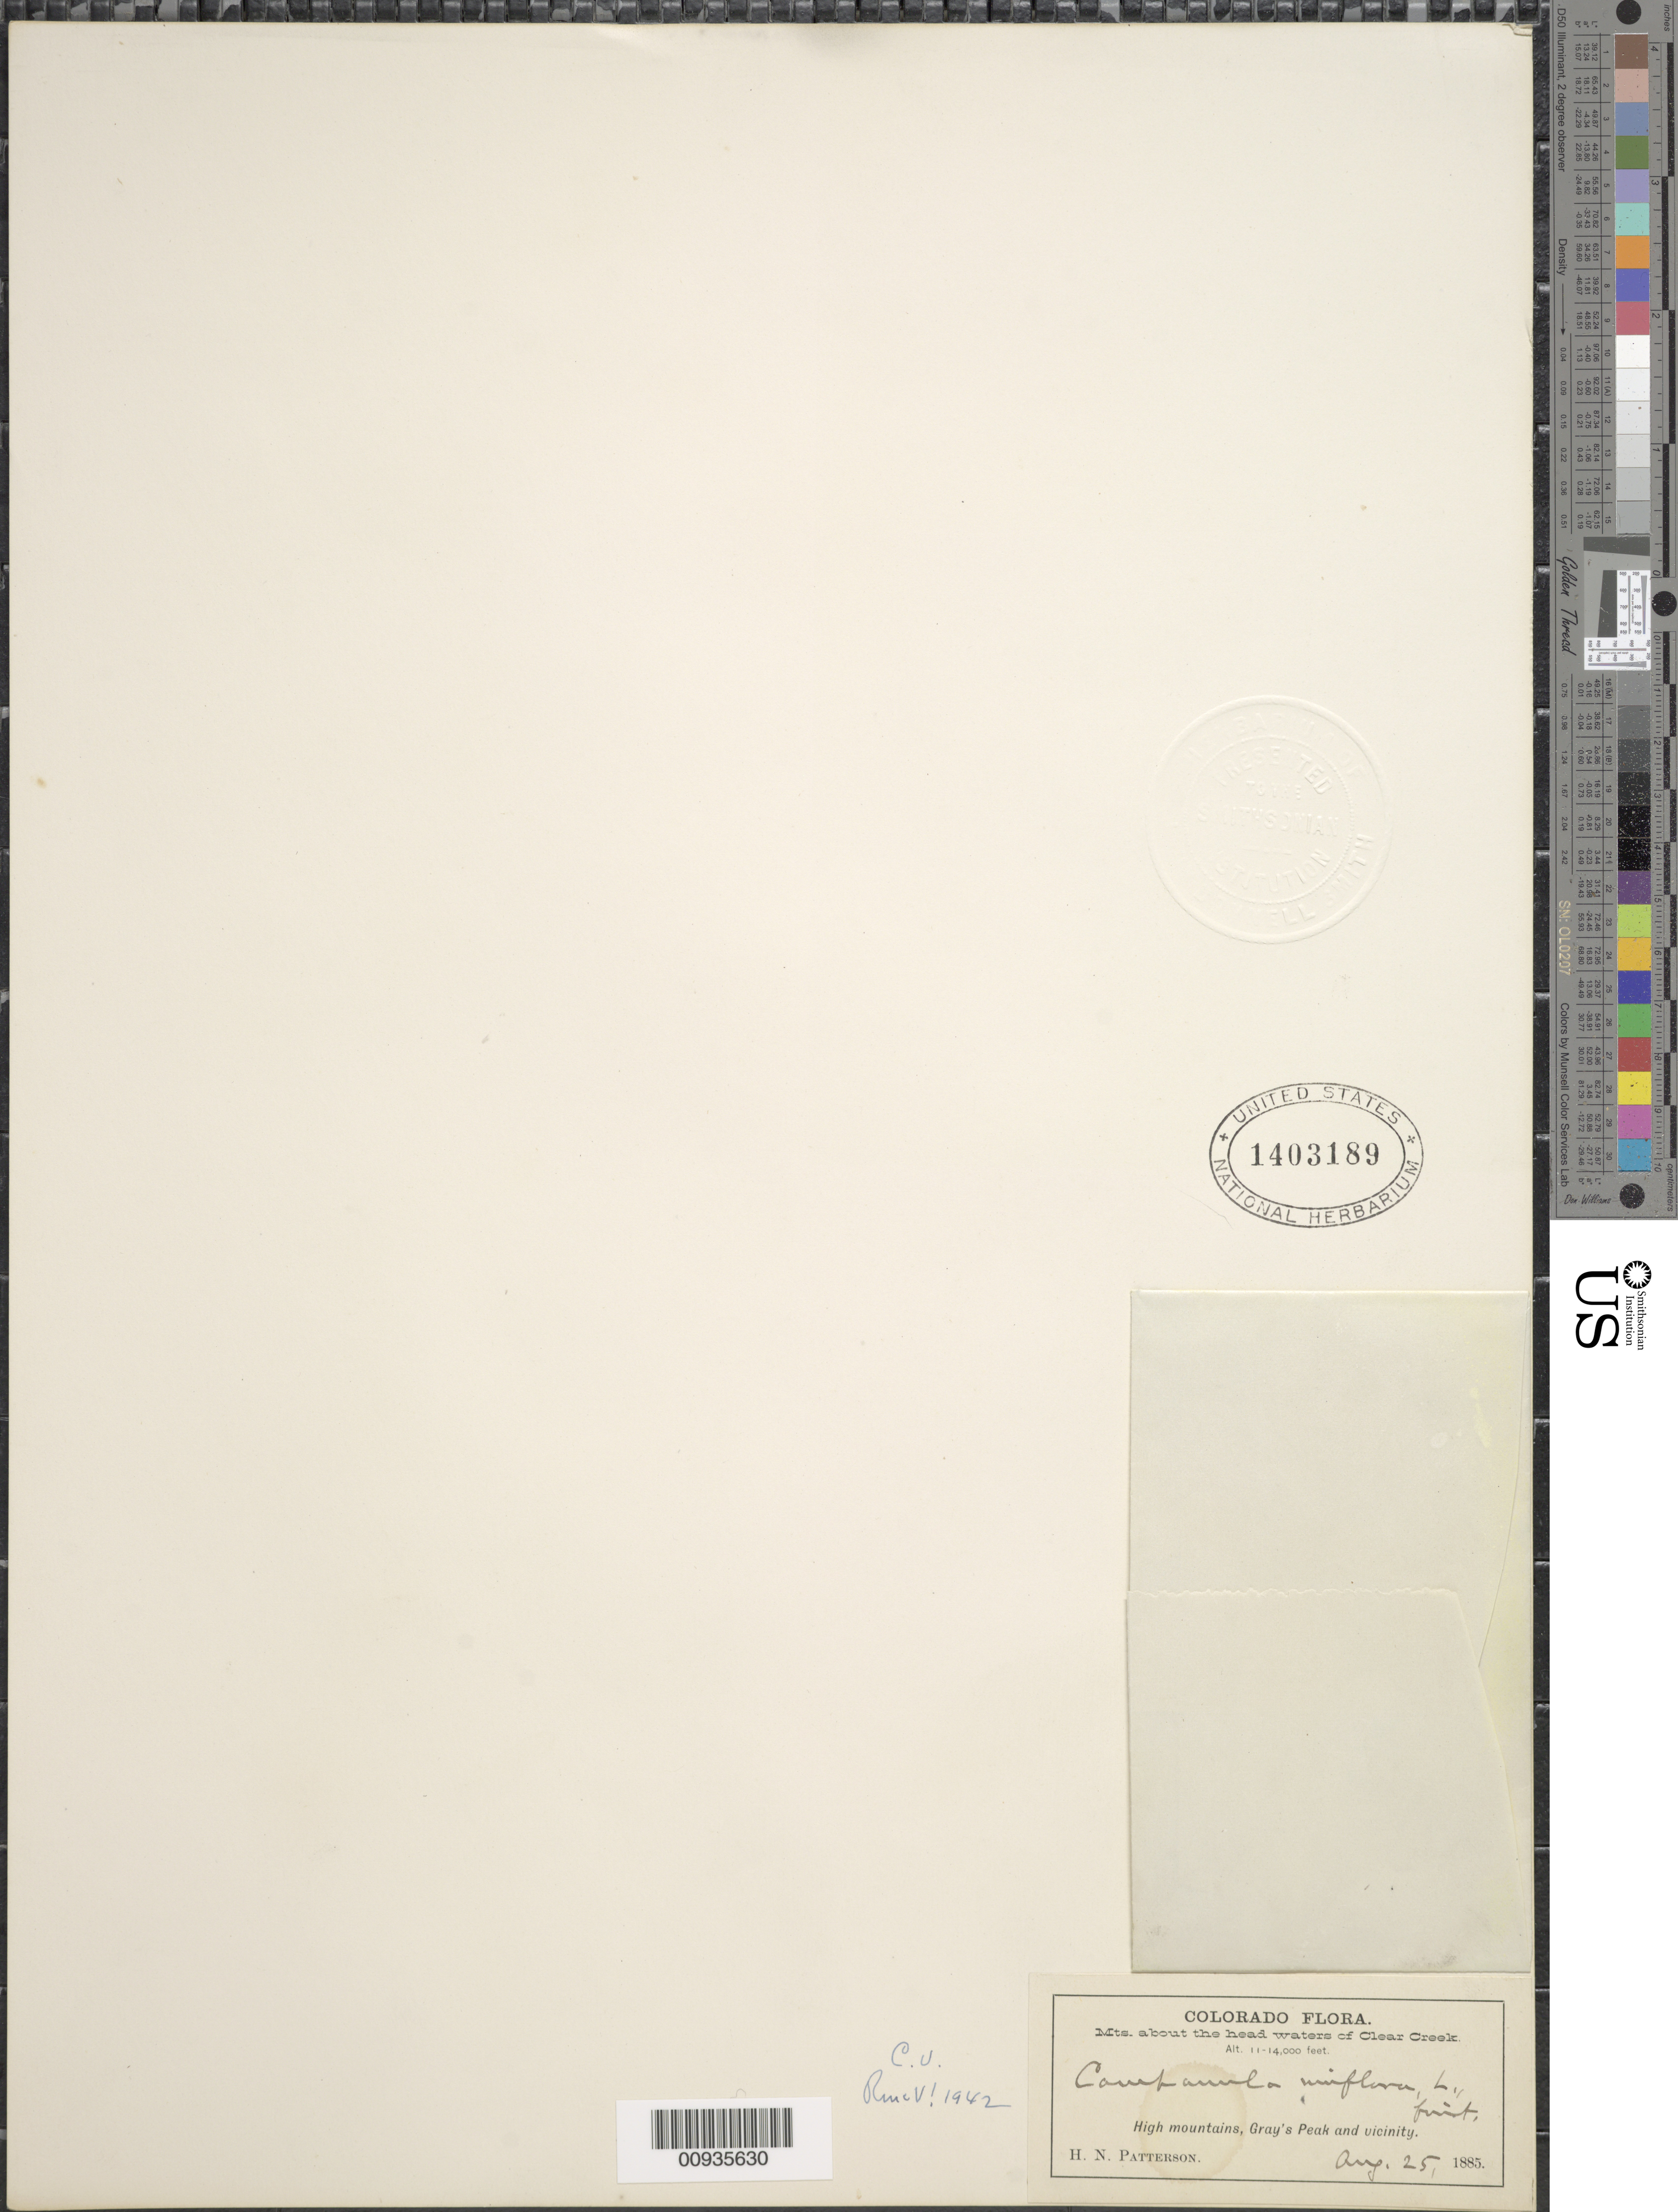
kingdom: Plantae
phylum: Tracheophyta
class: Magnoliopsida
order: Asterales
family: Campanulaceae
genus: Campanula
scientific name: Campanula uniflora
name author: L.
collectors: H. N. Patterson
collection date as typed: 25 Aug 1885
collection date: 1885-08-25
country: United States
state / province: Colorado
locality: Gray's Peak and vicinity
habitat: high mountains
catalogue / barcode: US 1403189